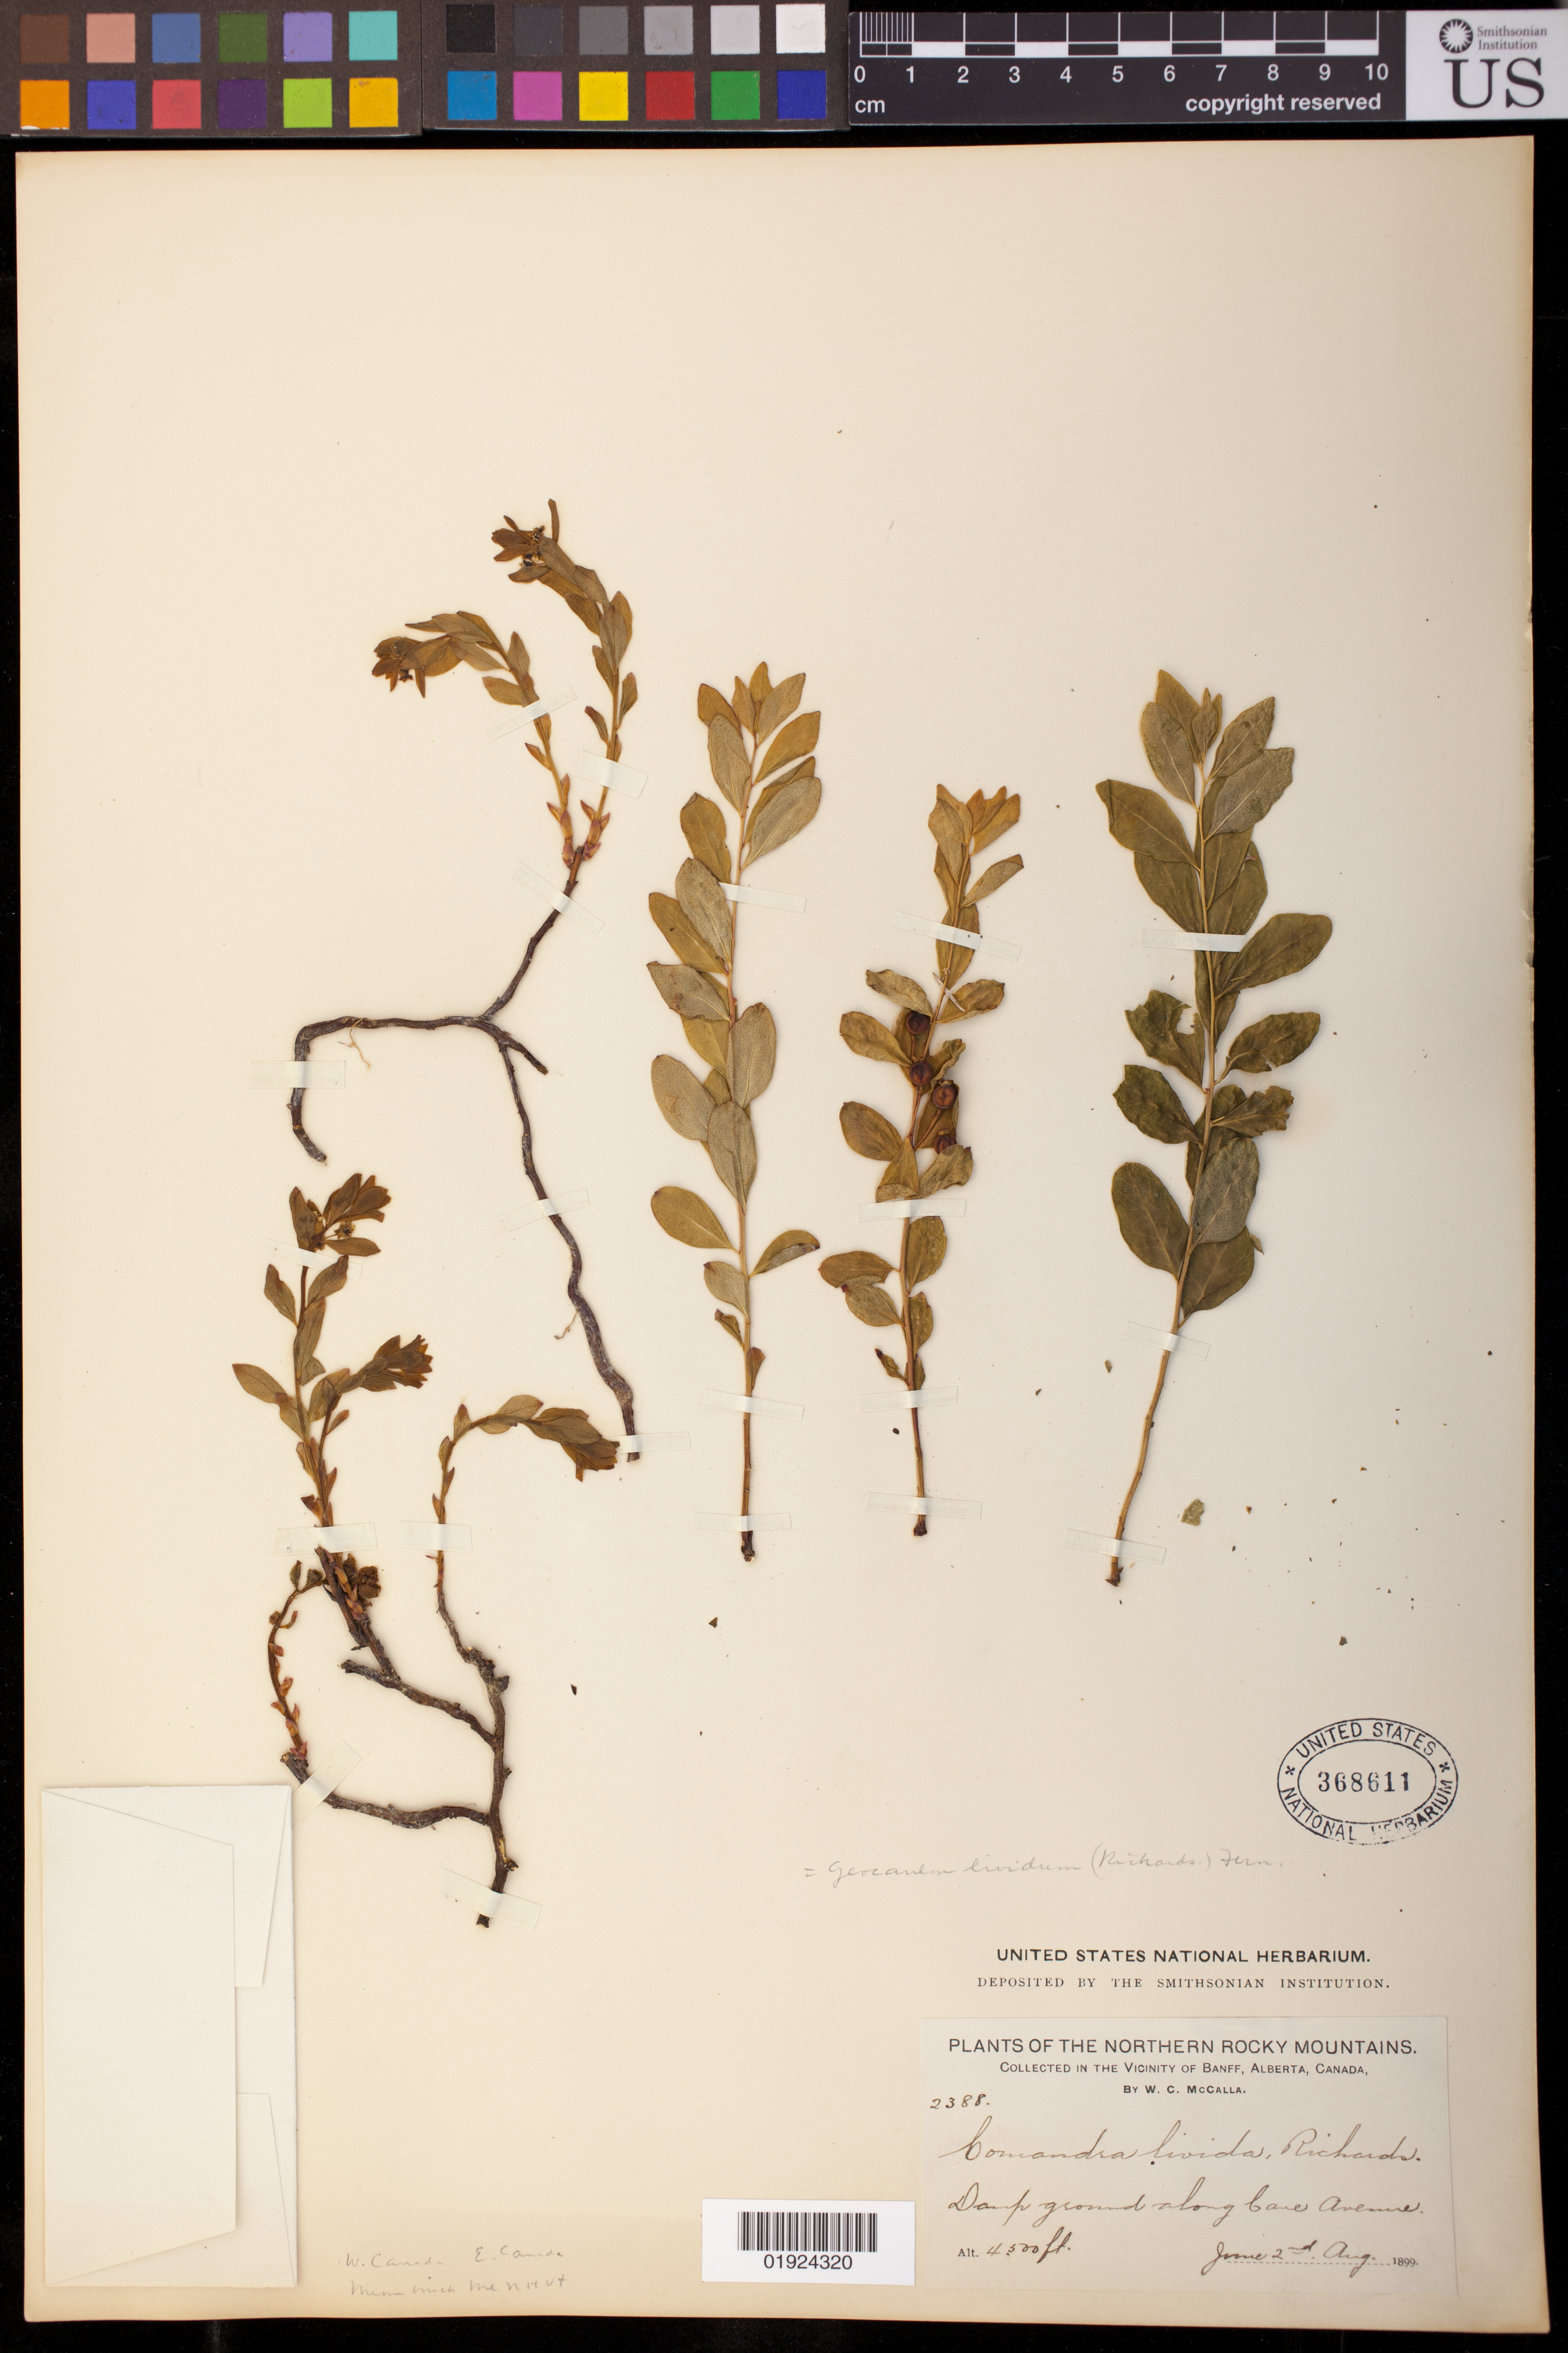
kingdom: Plantae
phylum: Tracheophyta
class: Magnoliopsida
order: Santalales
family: Comandraceae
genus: Geocaulon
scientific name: Geocaulon lividum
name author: (Richardson) Fernald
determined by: Strong, Mark T., (BOT), Smithsonian Institution - National Museum of Natural History (UNITED STATES)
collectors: W. McCalla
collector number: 2388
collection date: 1899-06-02,1899-08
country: Canada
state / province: Alberta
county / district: Banff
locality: Vicinity of Banff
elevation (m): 1372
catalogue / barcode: US 368611